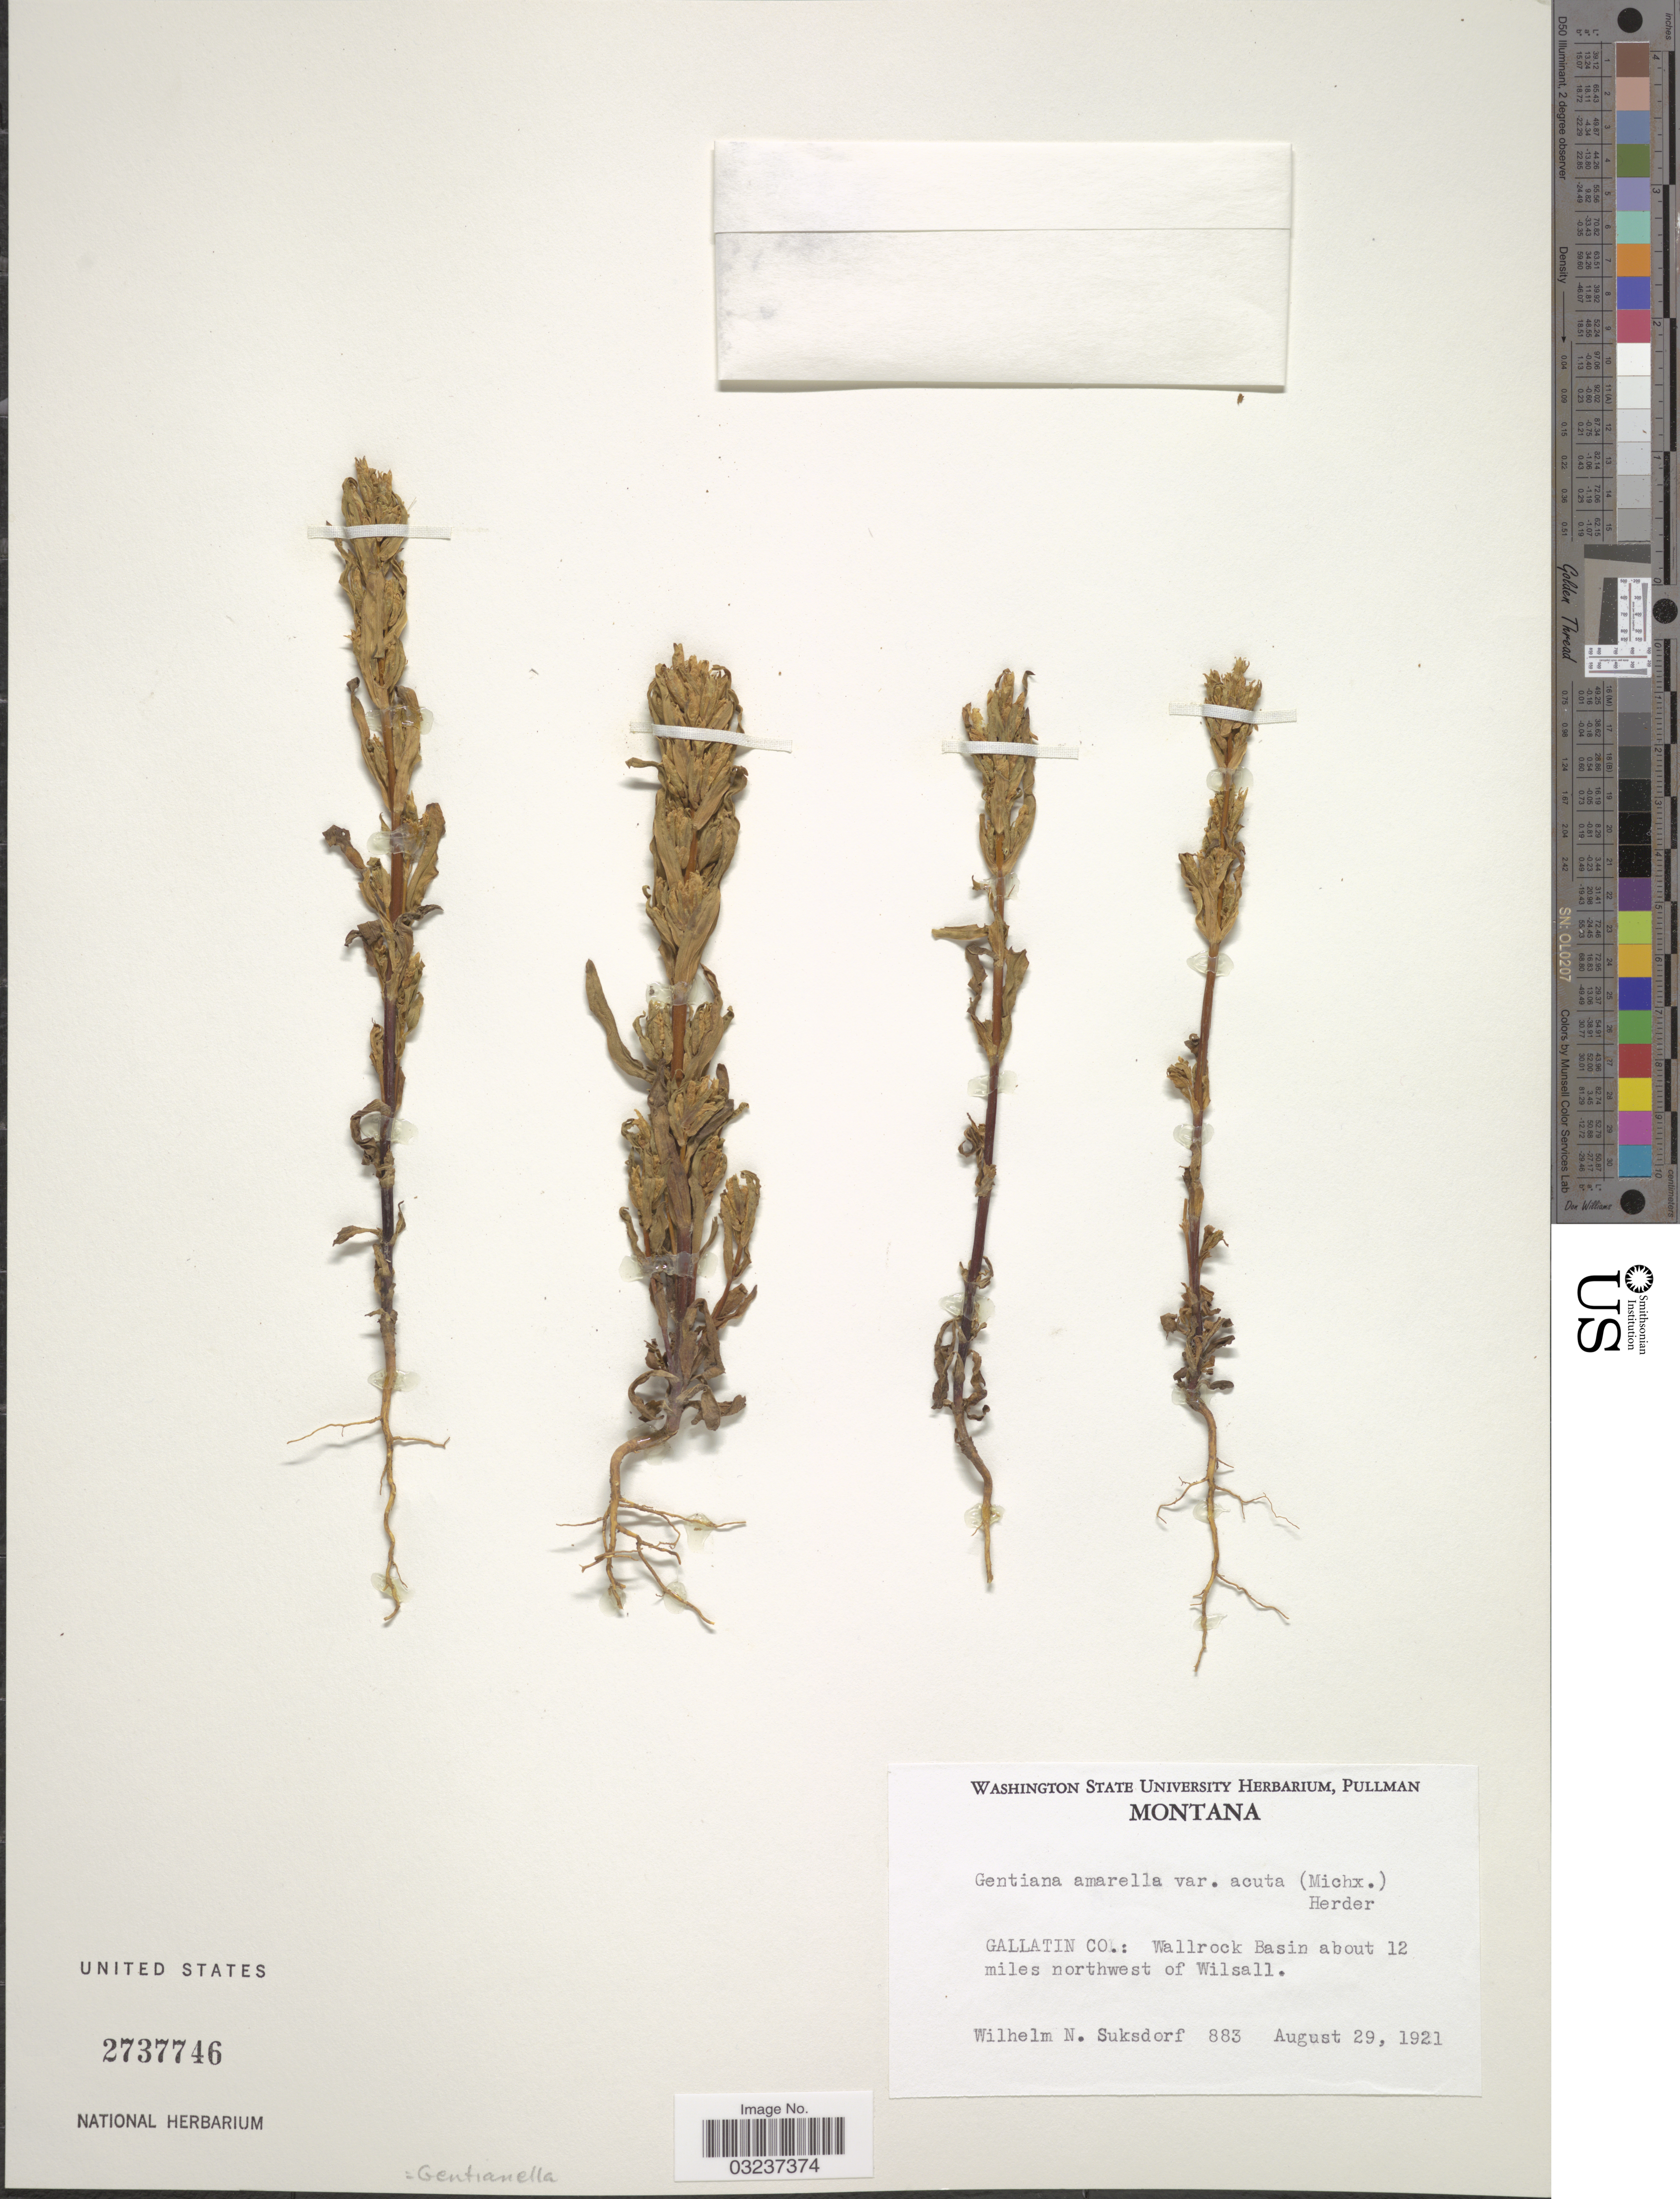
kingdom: Plantae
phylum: Tracheophyta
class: Magnoliopsida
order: Gentianales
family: Gentianaceae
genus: Gentianella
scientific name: Gentianella amarella subsp. acuta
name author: (Michx.) J.M. Gillett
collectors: W. N. Suksdorf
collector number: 883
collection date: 1921-08-29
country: United States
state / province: Montana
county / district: Gallatin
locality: Wallrock Basin, about 12 miles NW of Wilsall.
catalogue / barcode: US 2737746